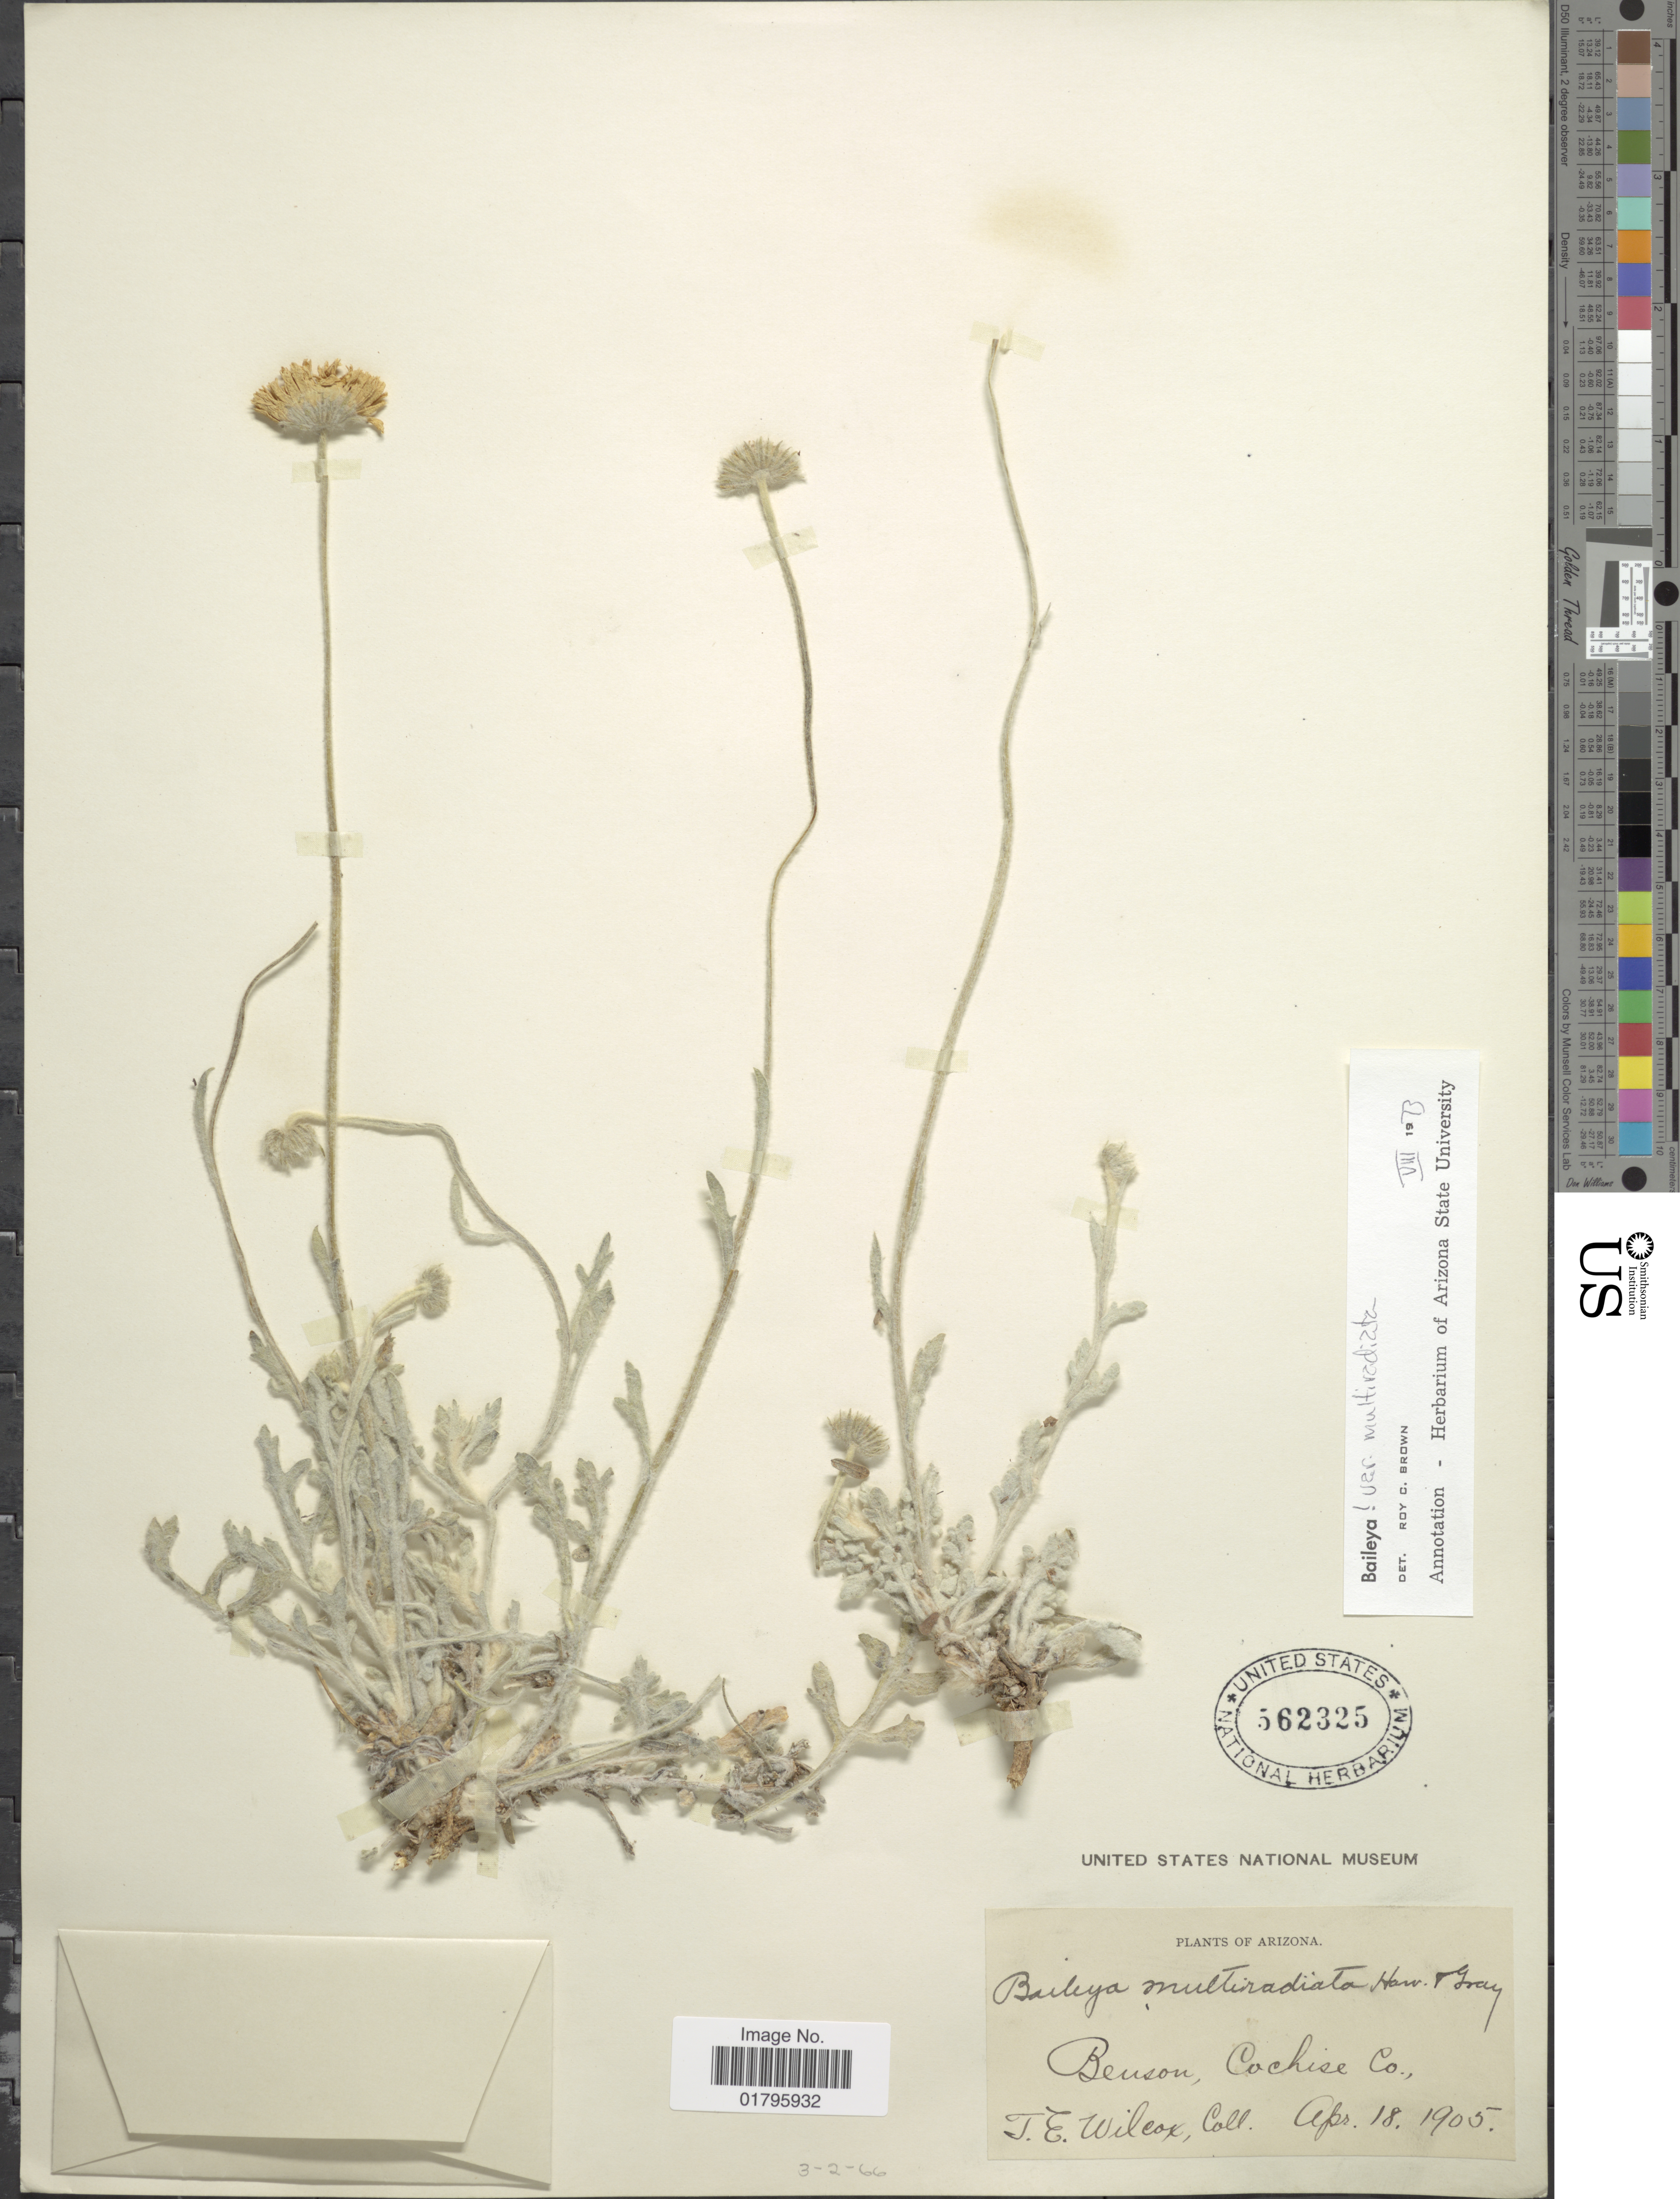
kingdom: Plantae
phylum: Tracheophyta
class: Magnoliopsida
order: Asterales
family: Asteraceae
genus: Baileya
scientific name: Baileya multiradiata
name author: Harv. & A. Gray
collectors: T. E. Wilcox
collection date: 1905-04-18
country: United States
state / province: Arizona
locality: Benson, Cochise Co.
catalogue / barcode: US 562325